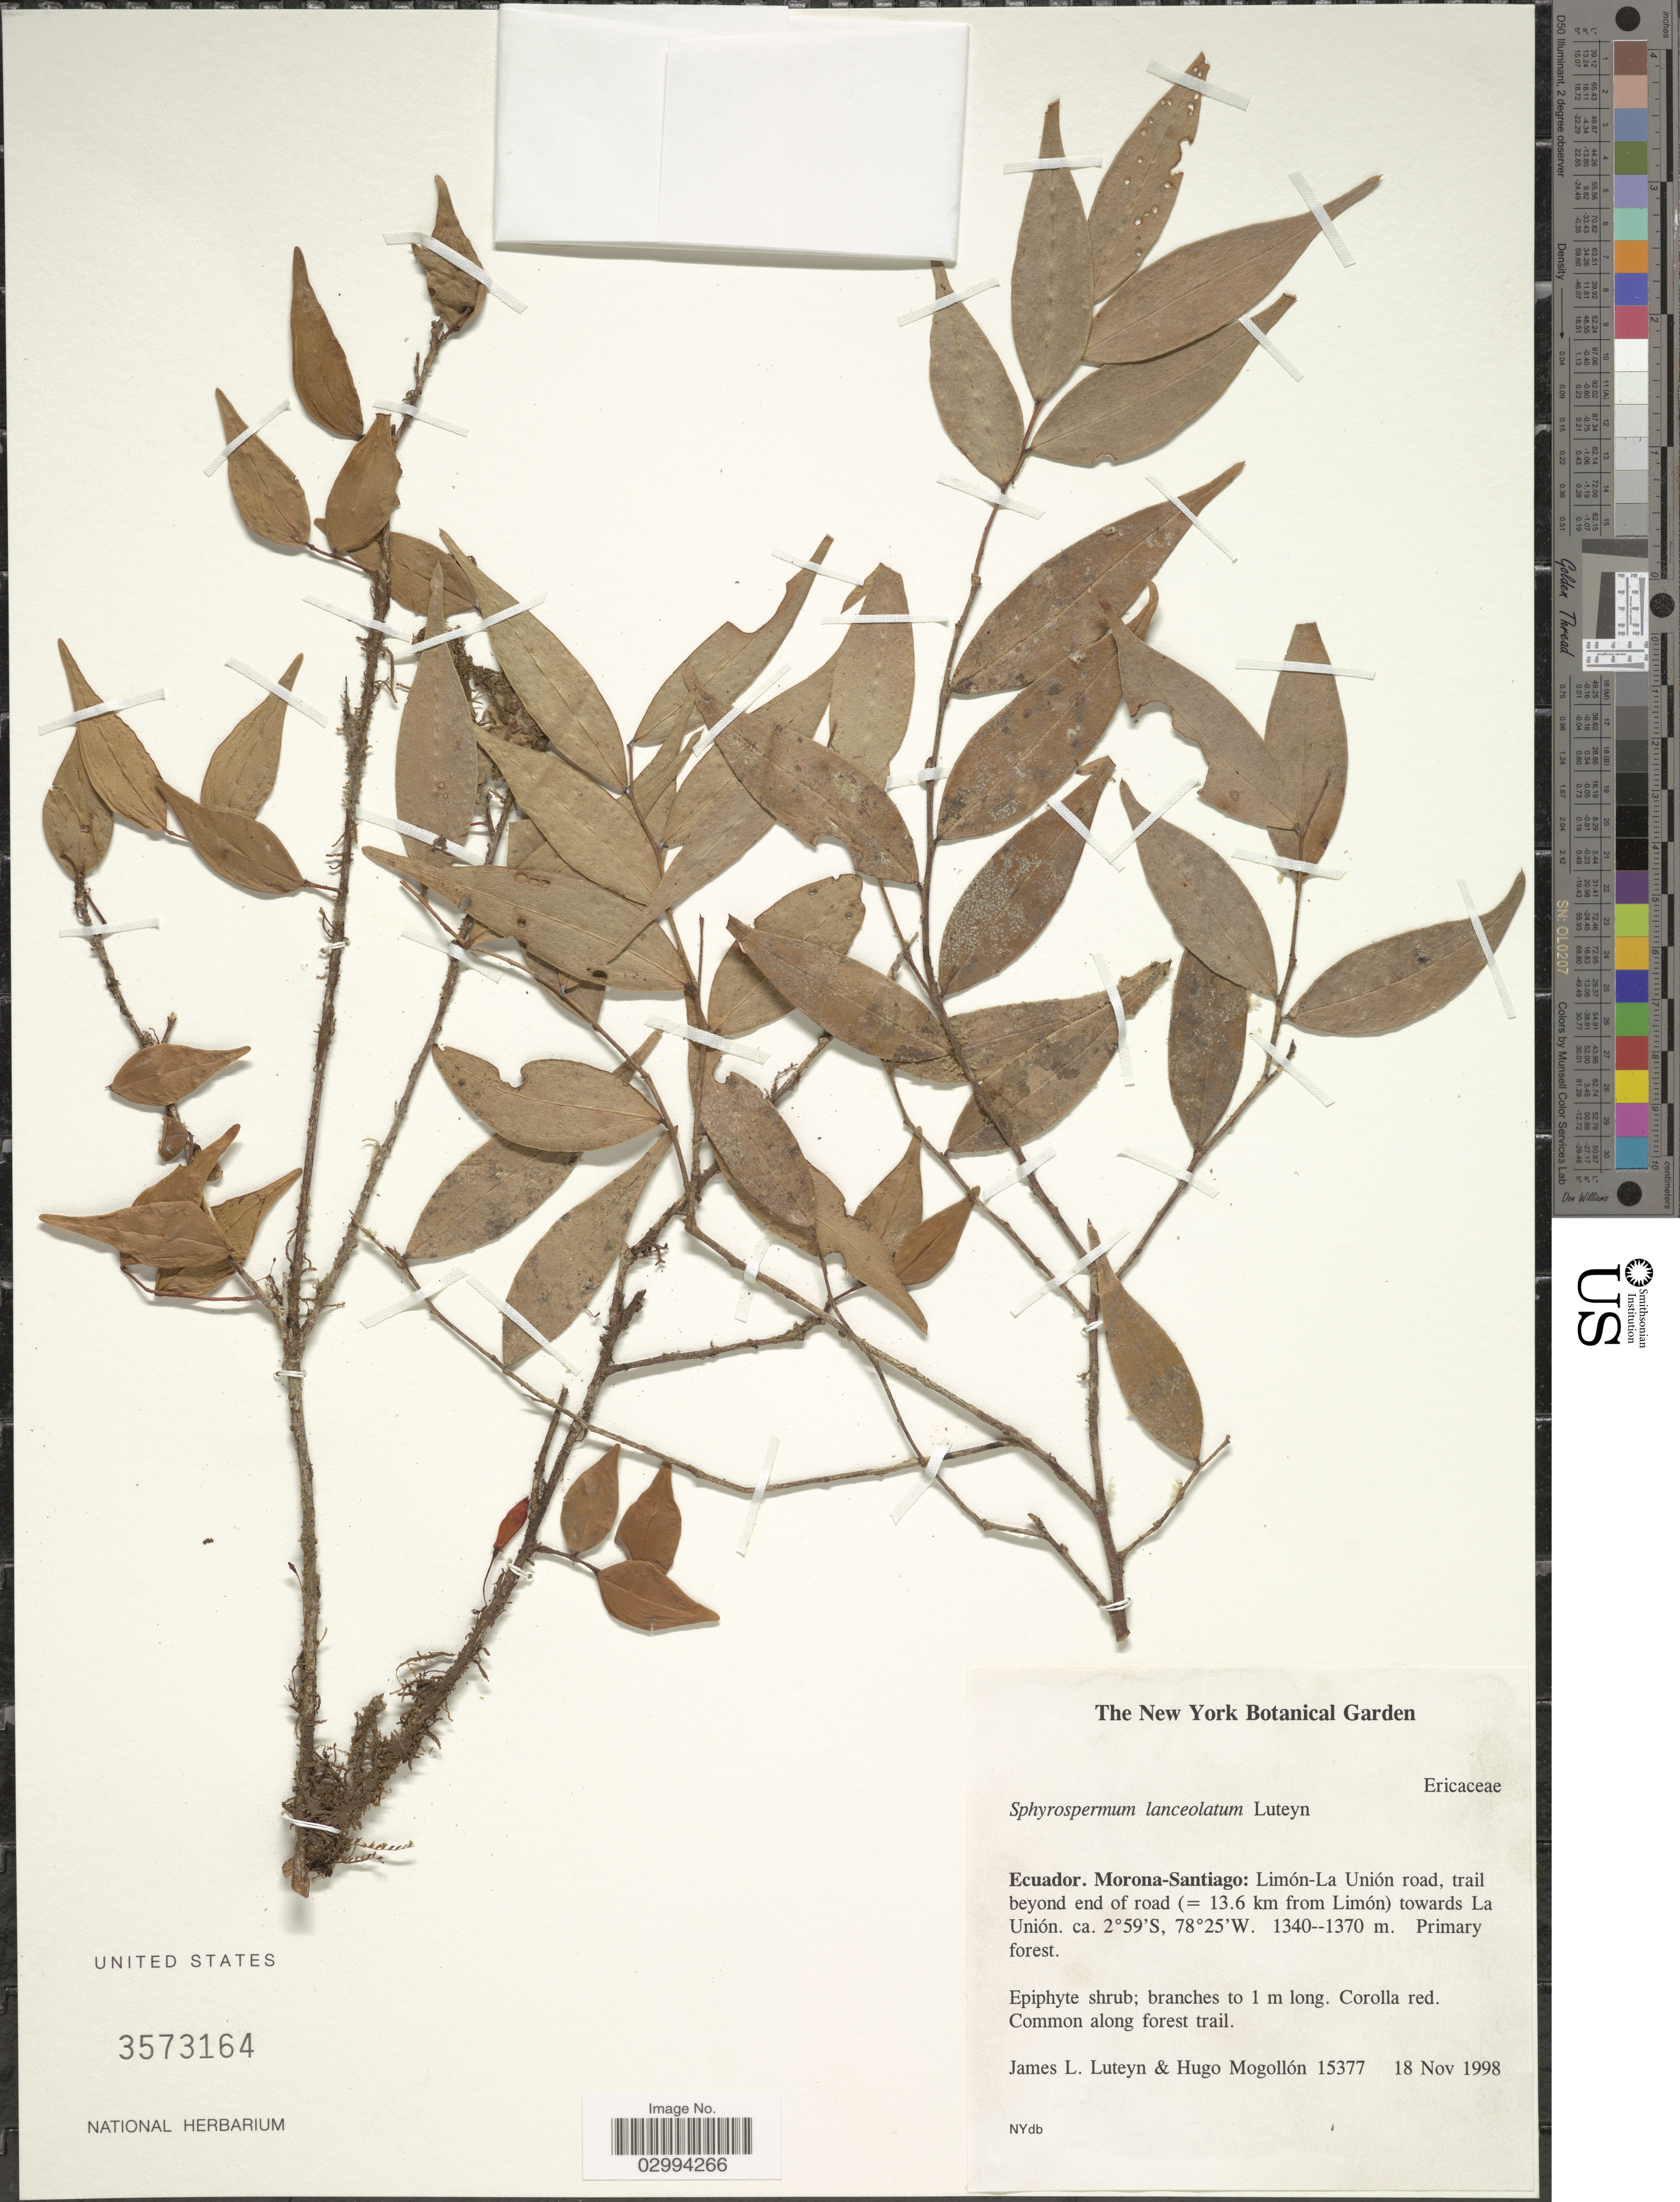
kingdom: Plantae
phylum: Tracheophyta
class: Magnoliopsida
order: Ericales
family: Ericaceae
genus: Sphyrospermum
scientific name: Sphyrospermum lanceolatum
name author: Luteyn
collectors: J. Luteyn & H. Mogollón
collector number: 15377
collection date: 1998-11-18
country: Ecuador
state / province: Morona-Santiago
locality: Limón-La Unión road, trail beyond end of road (=13.6 km from Limón) towards La Uníon.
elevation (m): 1340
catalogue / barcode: US 3573164